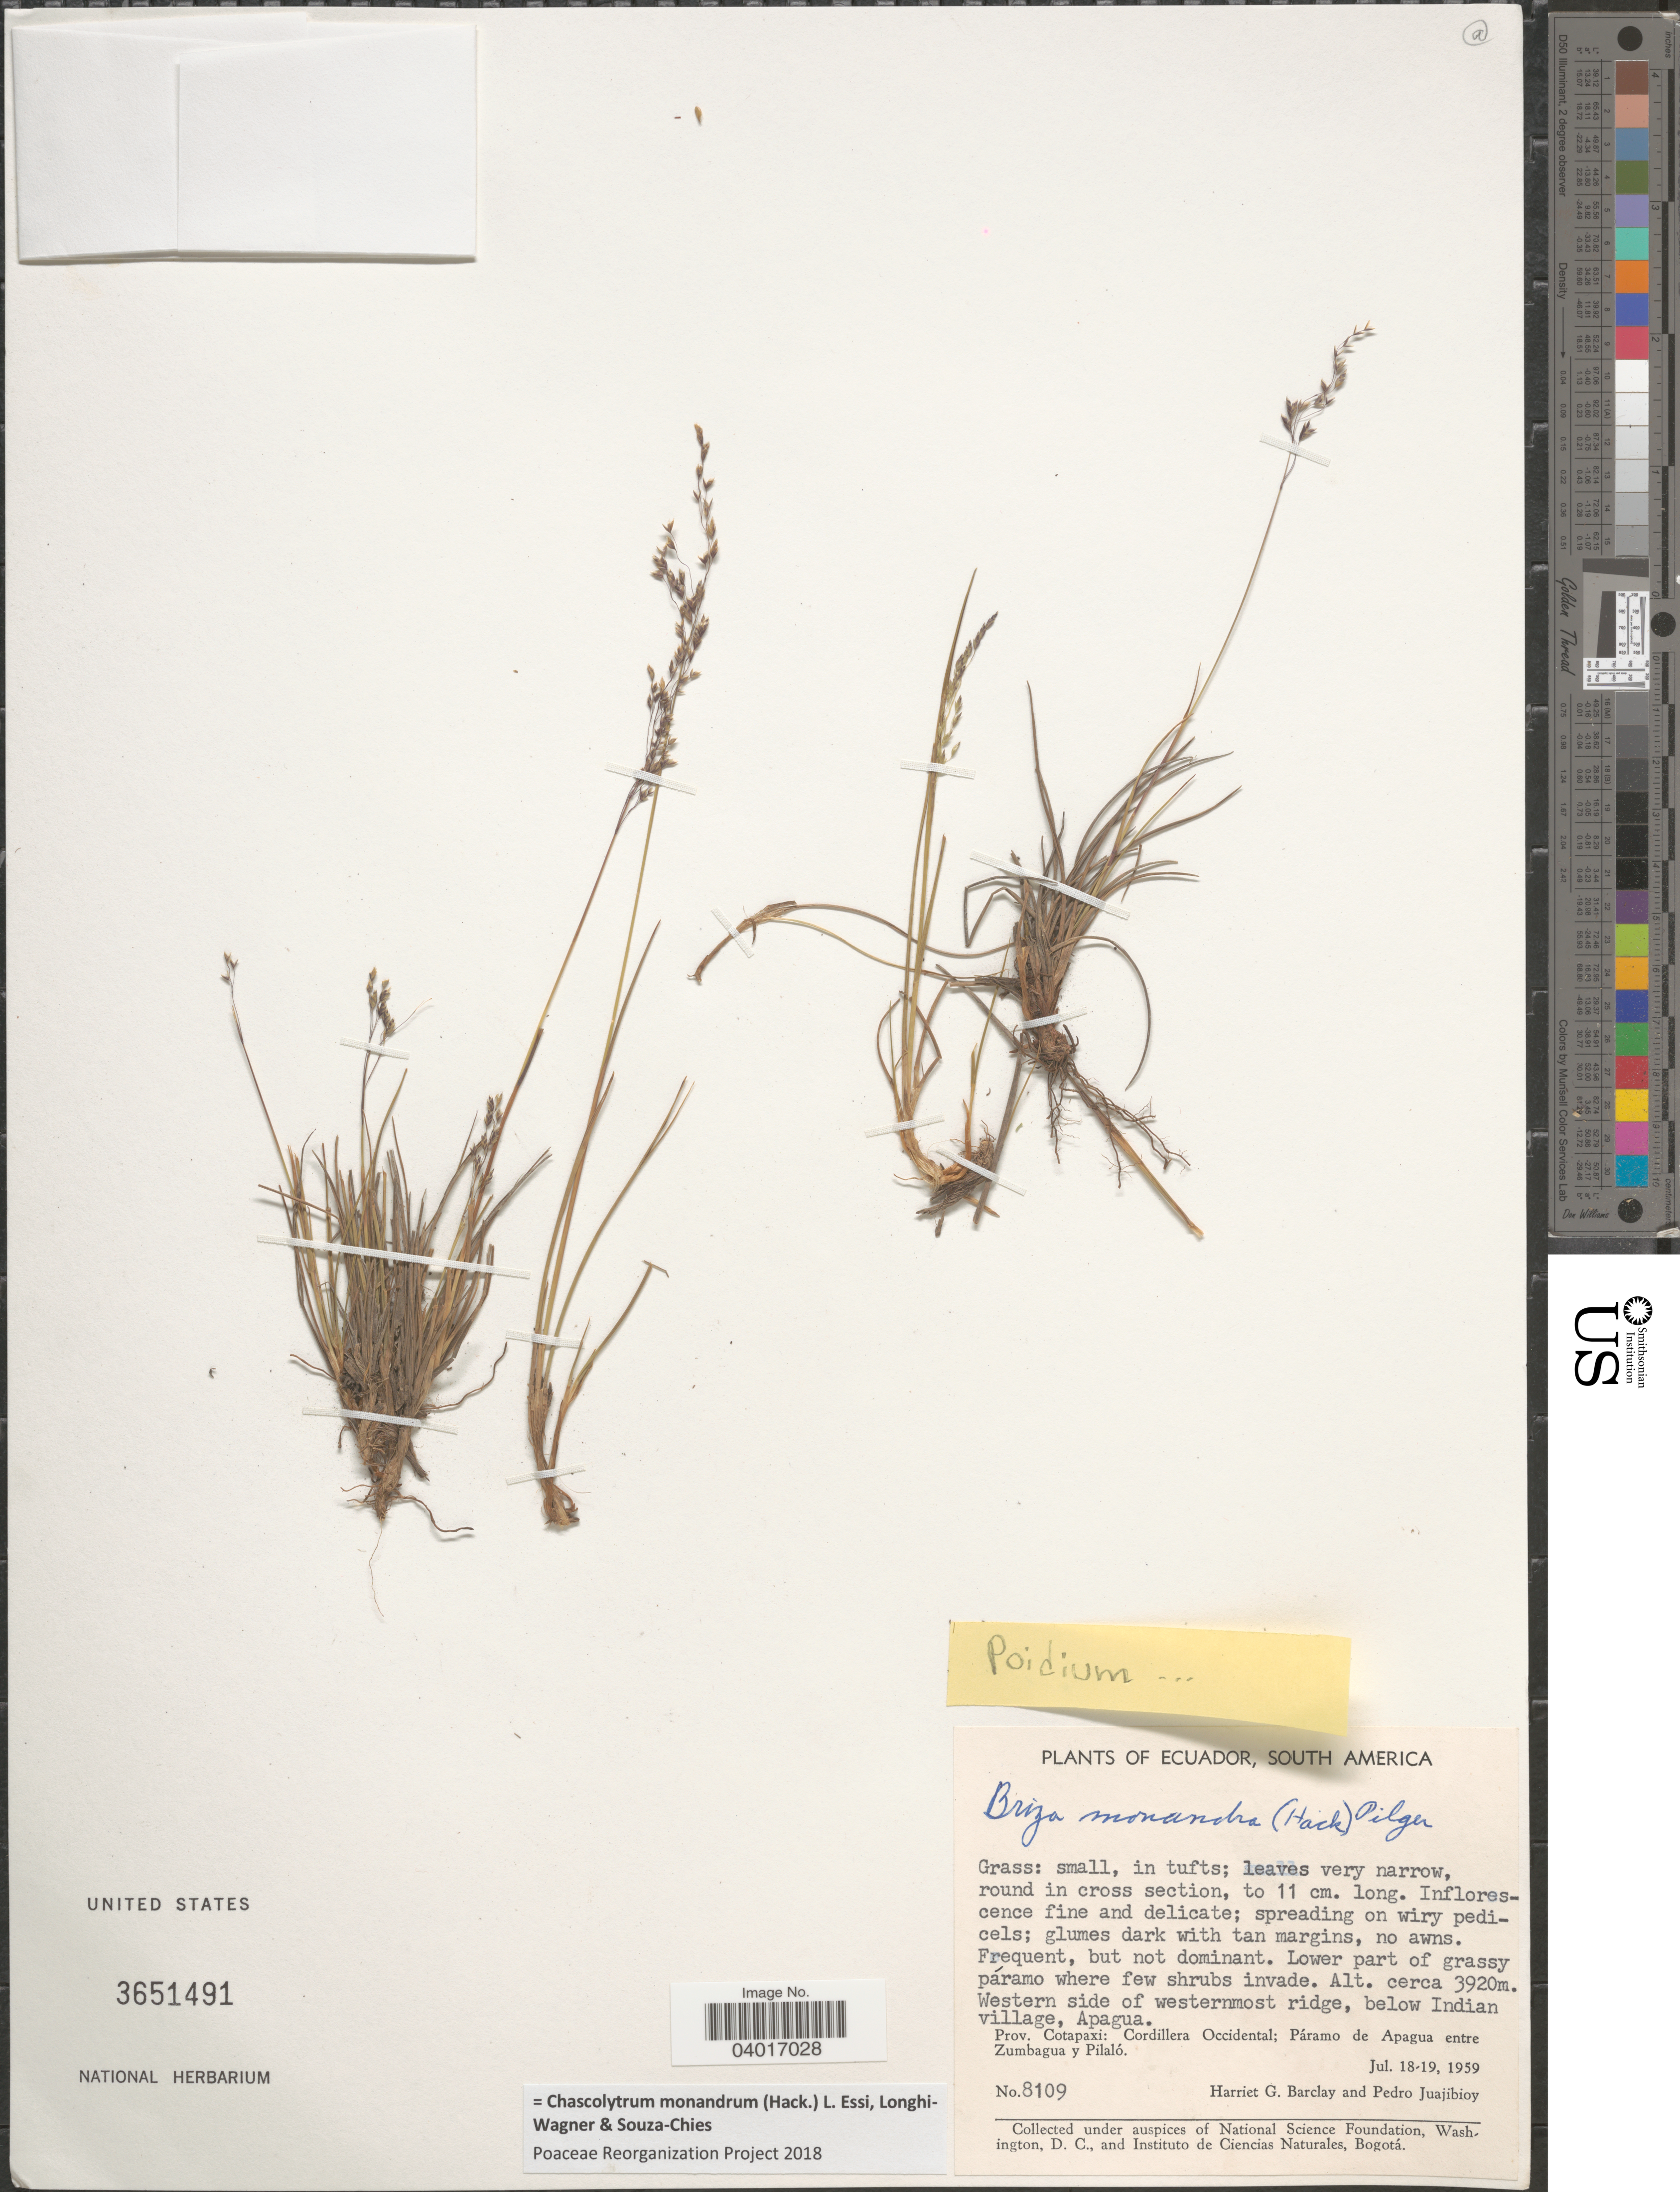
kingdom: Plantae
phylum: Tracheophyta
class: Liliopsida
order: Poales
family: Poaceae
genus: Chascolytrum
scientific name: Chascolytrum monandrum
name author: (Hack.) L. Essi et al.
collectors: H. G. Barclay & P. Juajibioy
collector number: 8109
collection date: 1959-07-18/1959-07-19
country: Ecuador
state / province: Cotopaxi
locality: Western side of westernmost ridge, below Indian village, Apagua. Cordillera Occidental; Páramo de Apagua entre Zumbagua y Pilaló.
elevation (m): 3920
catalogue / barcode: US 3651491